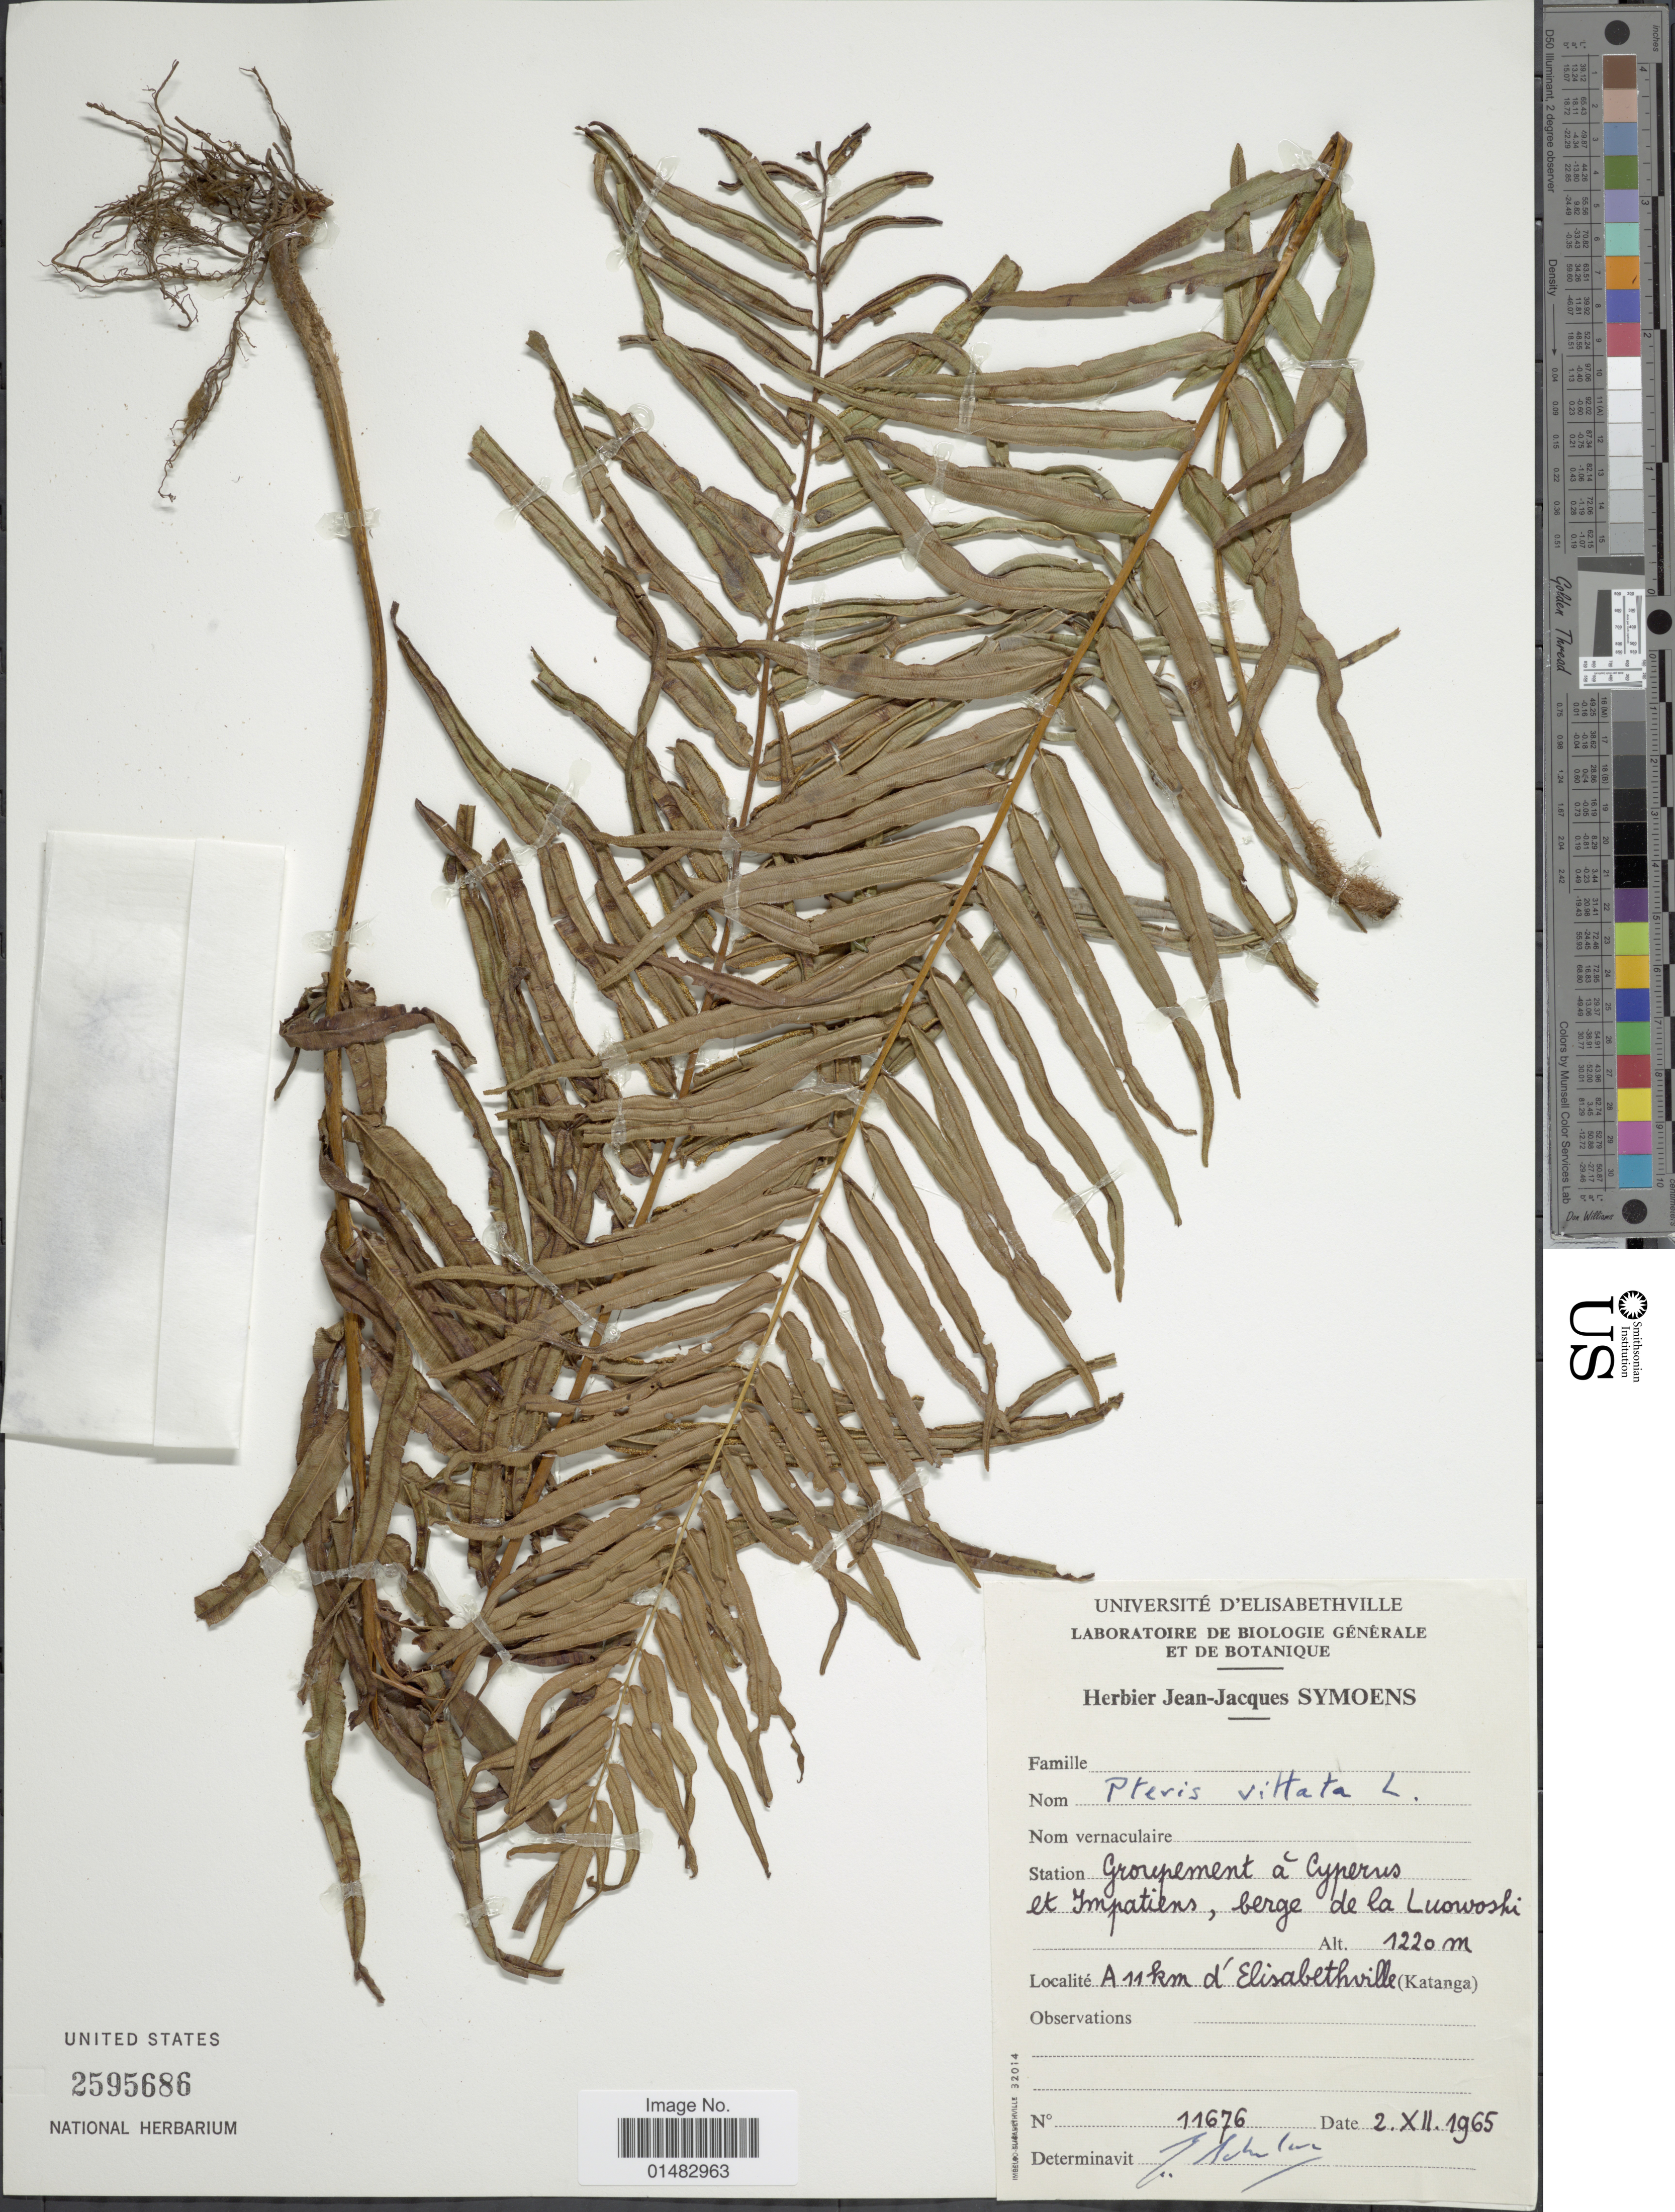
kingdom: Plantae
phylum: Tracheophyta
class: Polypodiopsida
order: Polypodiales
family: Pteridaceae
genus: Pteris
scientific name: Pteris vittata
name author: L.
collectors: ex herb. Jean-Jacques Symoens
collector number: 11676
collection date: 1965-12-02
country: Congo, Democratic Republic of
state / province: Haut-Katanga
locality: A 11 km d'Elisabethville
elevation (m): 1220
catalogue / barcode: US 2595686